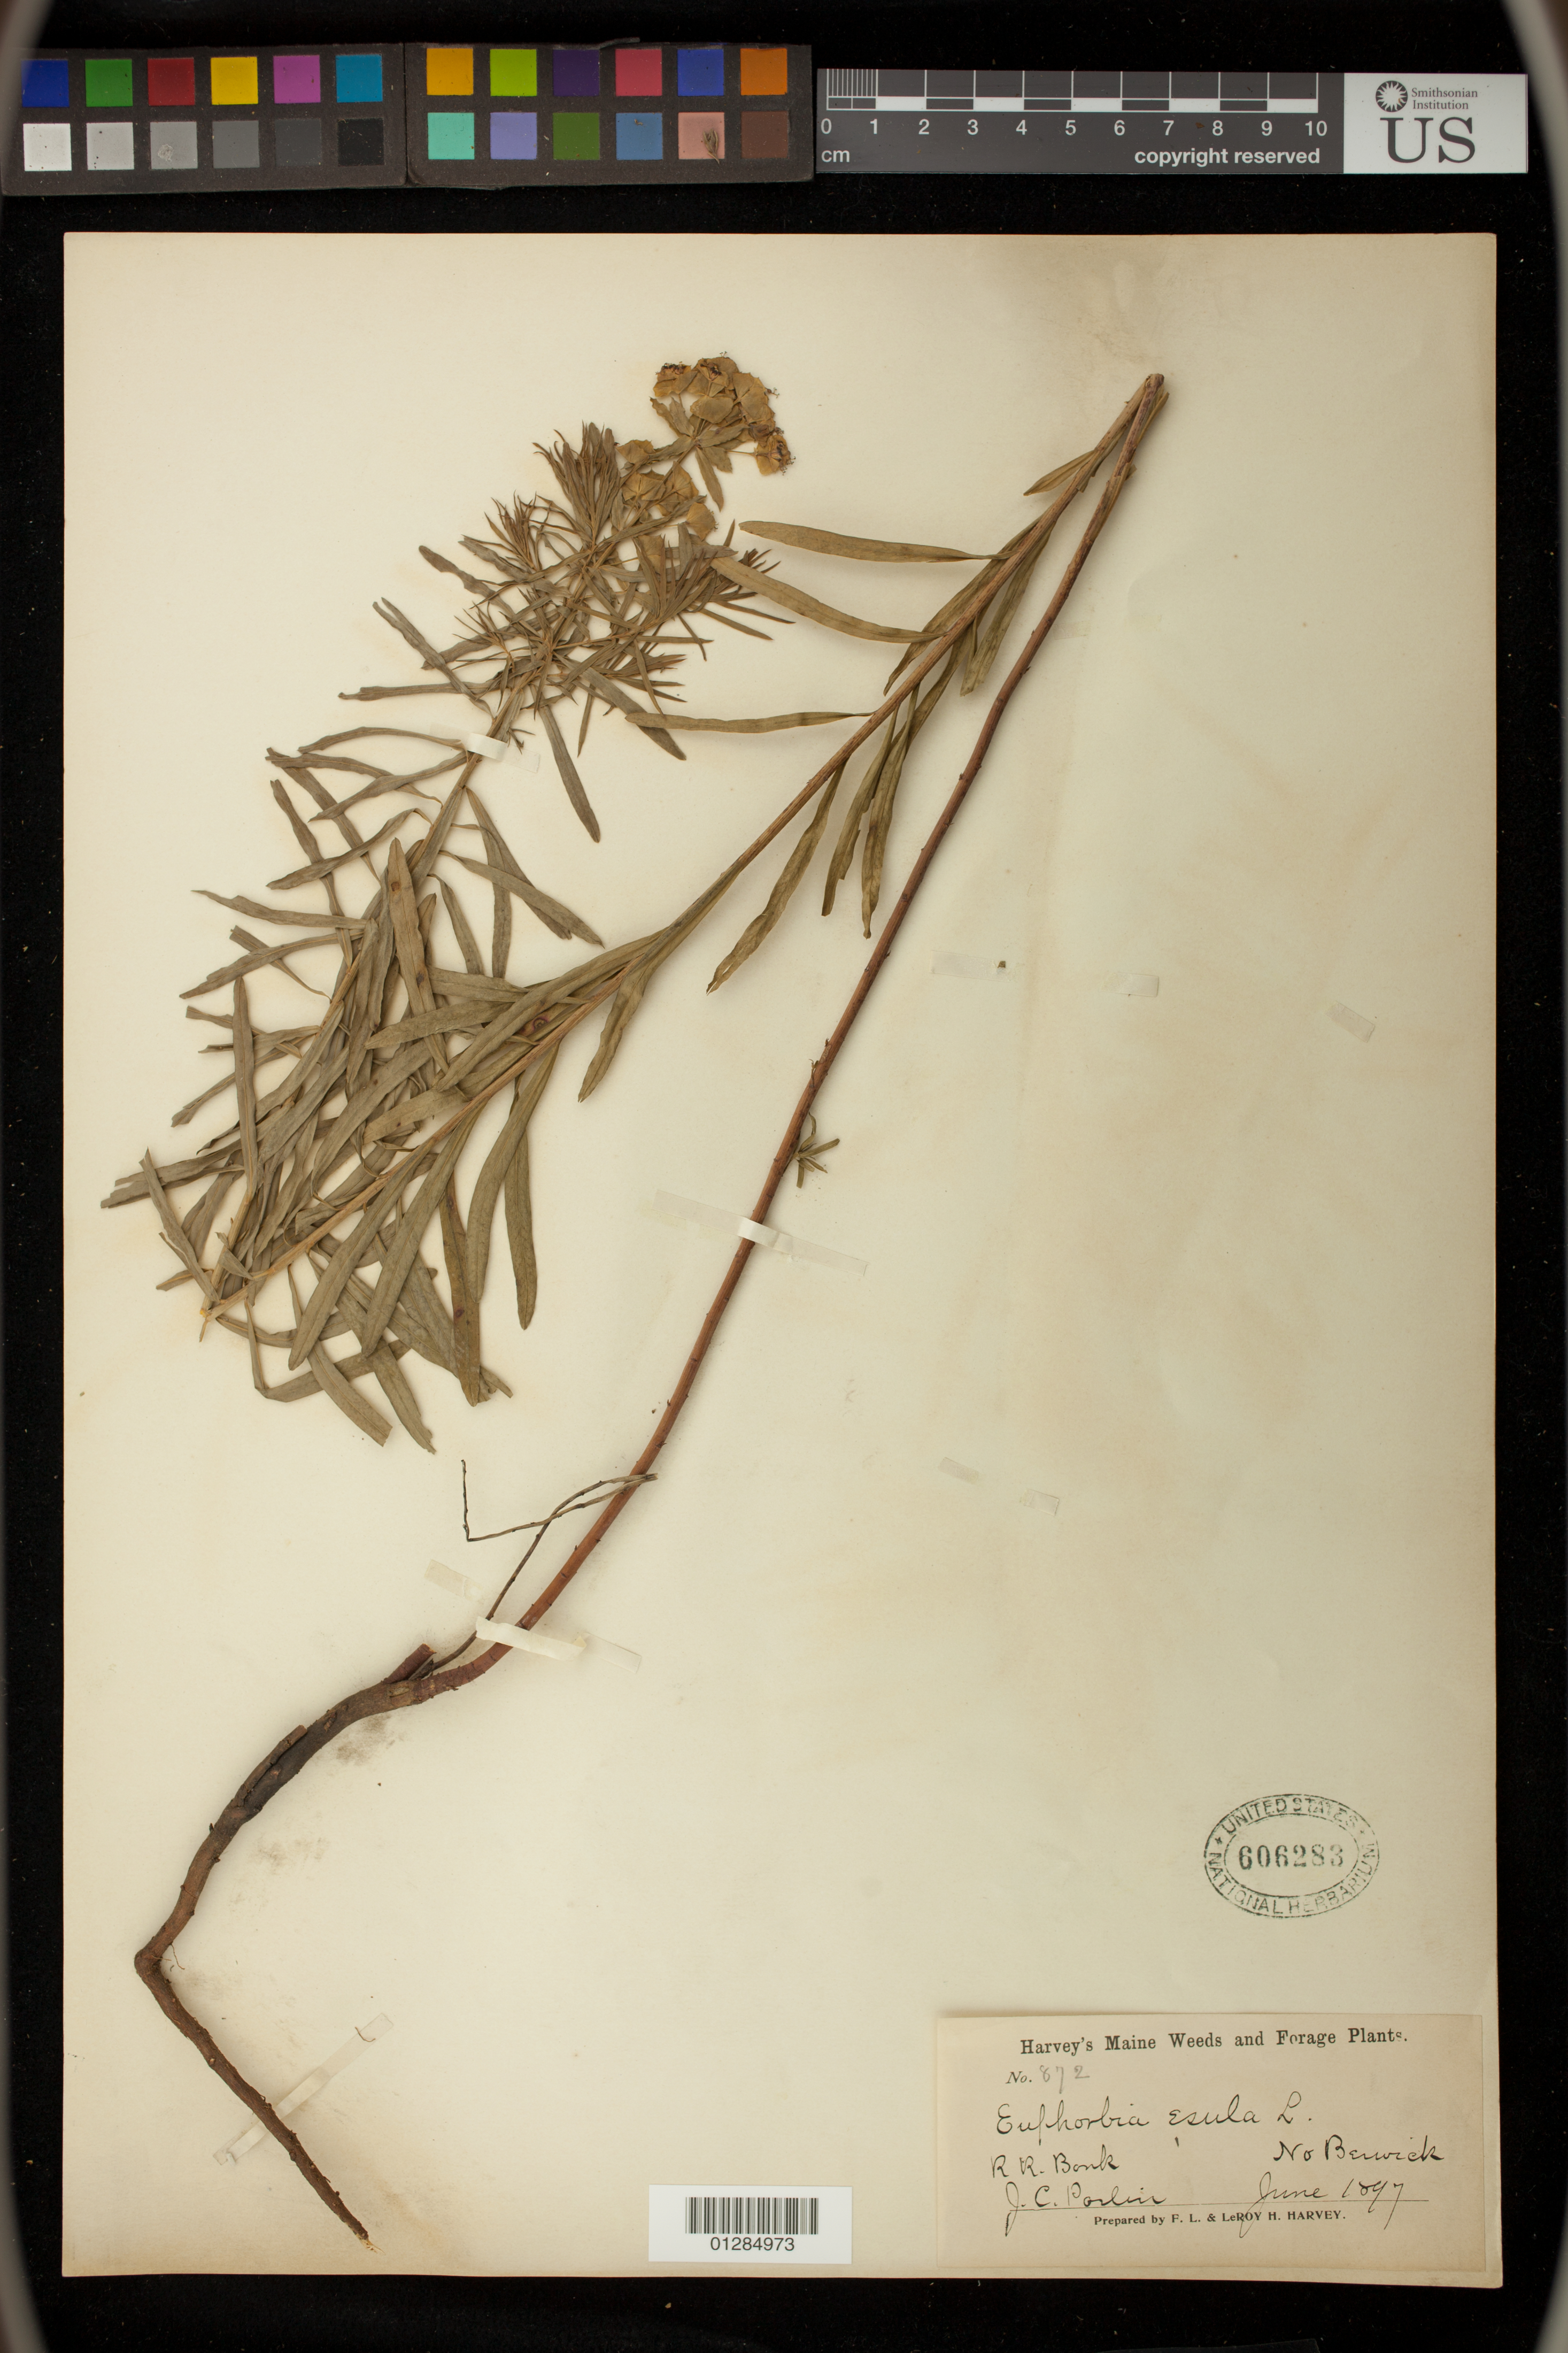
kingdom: Plantae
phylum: Tracheophyta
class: Magnoliopsida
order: Malpighiales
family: Euphorbiaceae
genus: Euphorbia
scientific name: Euphorbia esula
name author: L.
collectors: R. Bank & J. Parlin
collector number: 872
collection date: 1897-06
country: United States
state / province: Maine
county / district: York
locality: North Berwick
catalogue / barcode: US 606283